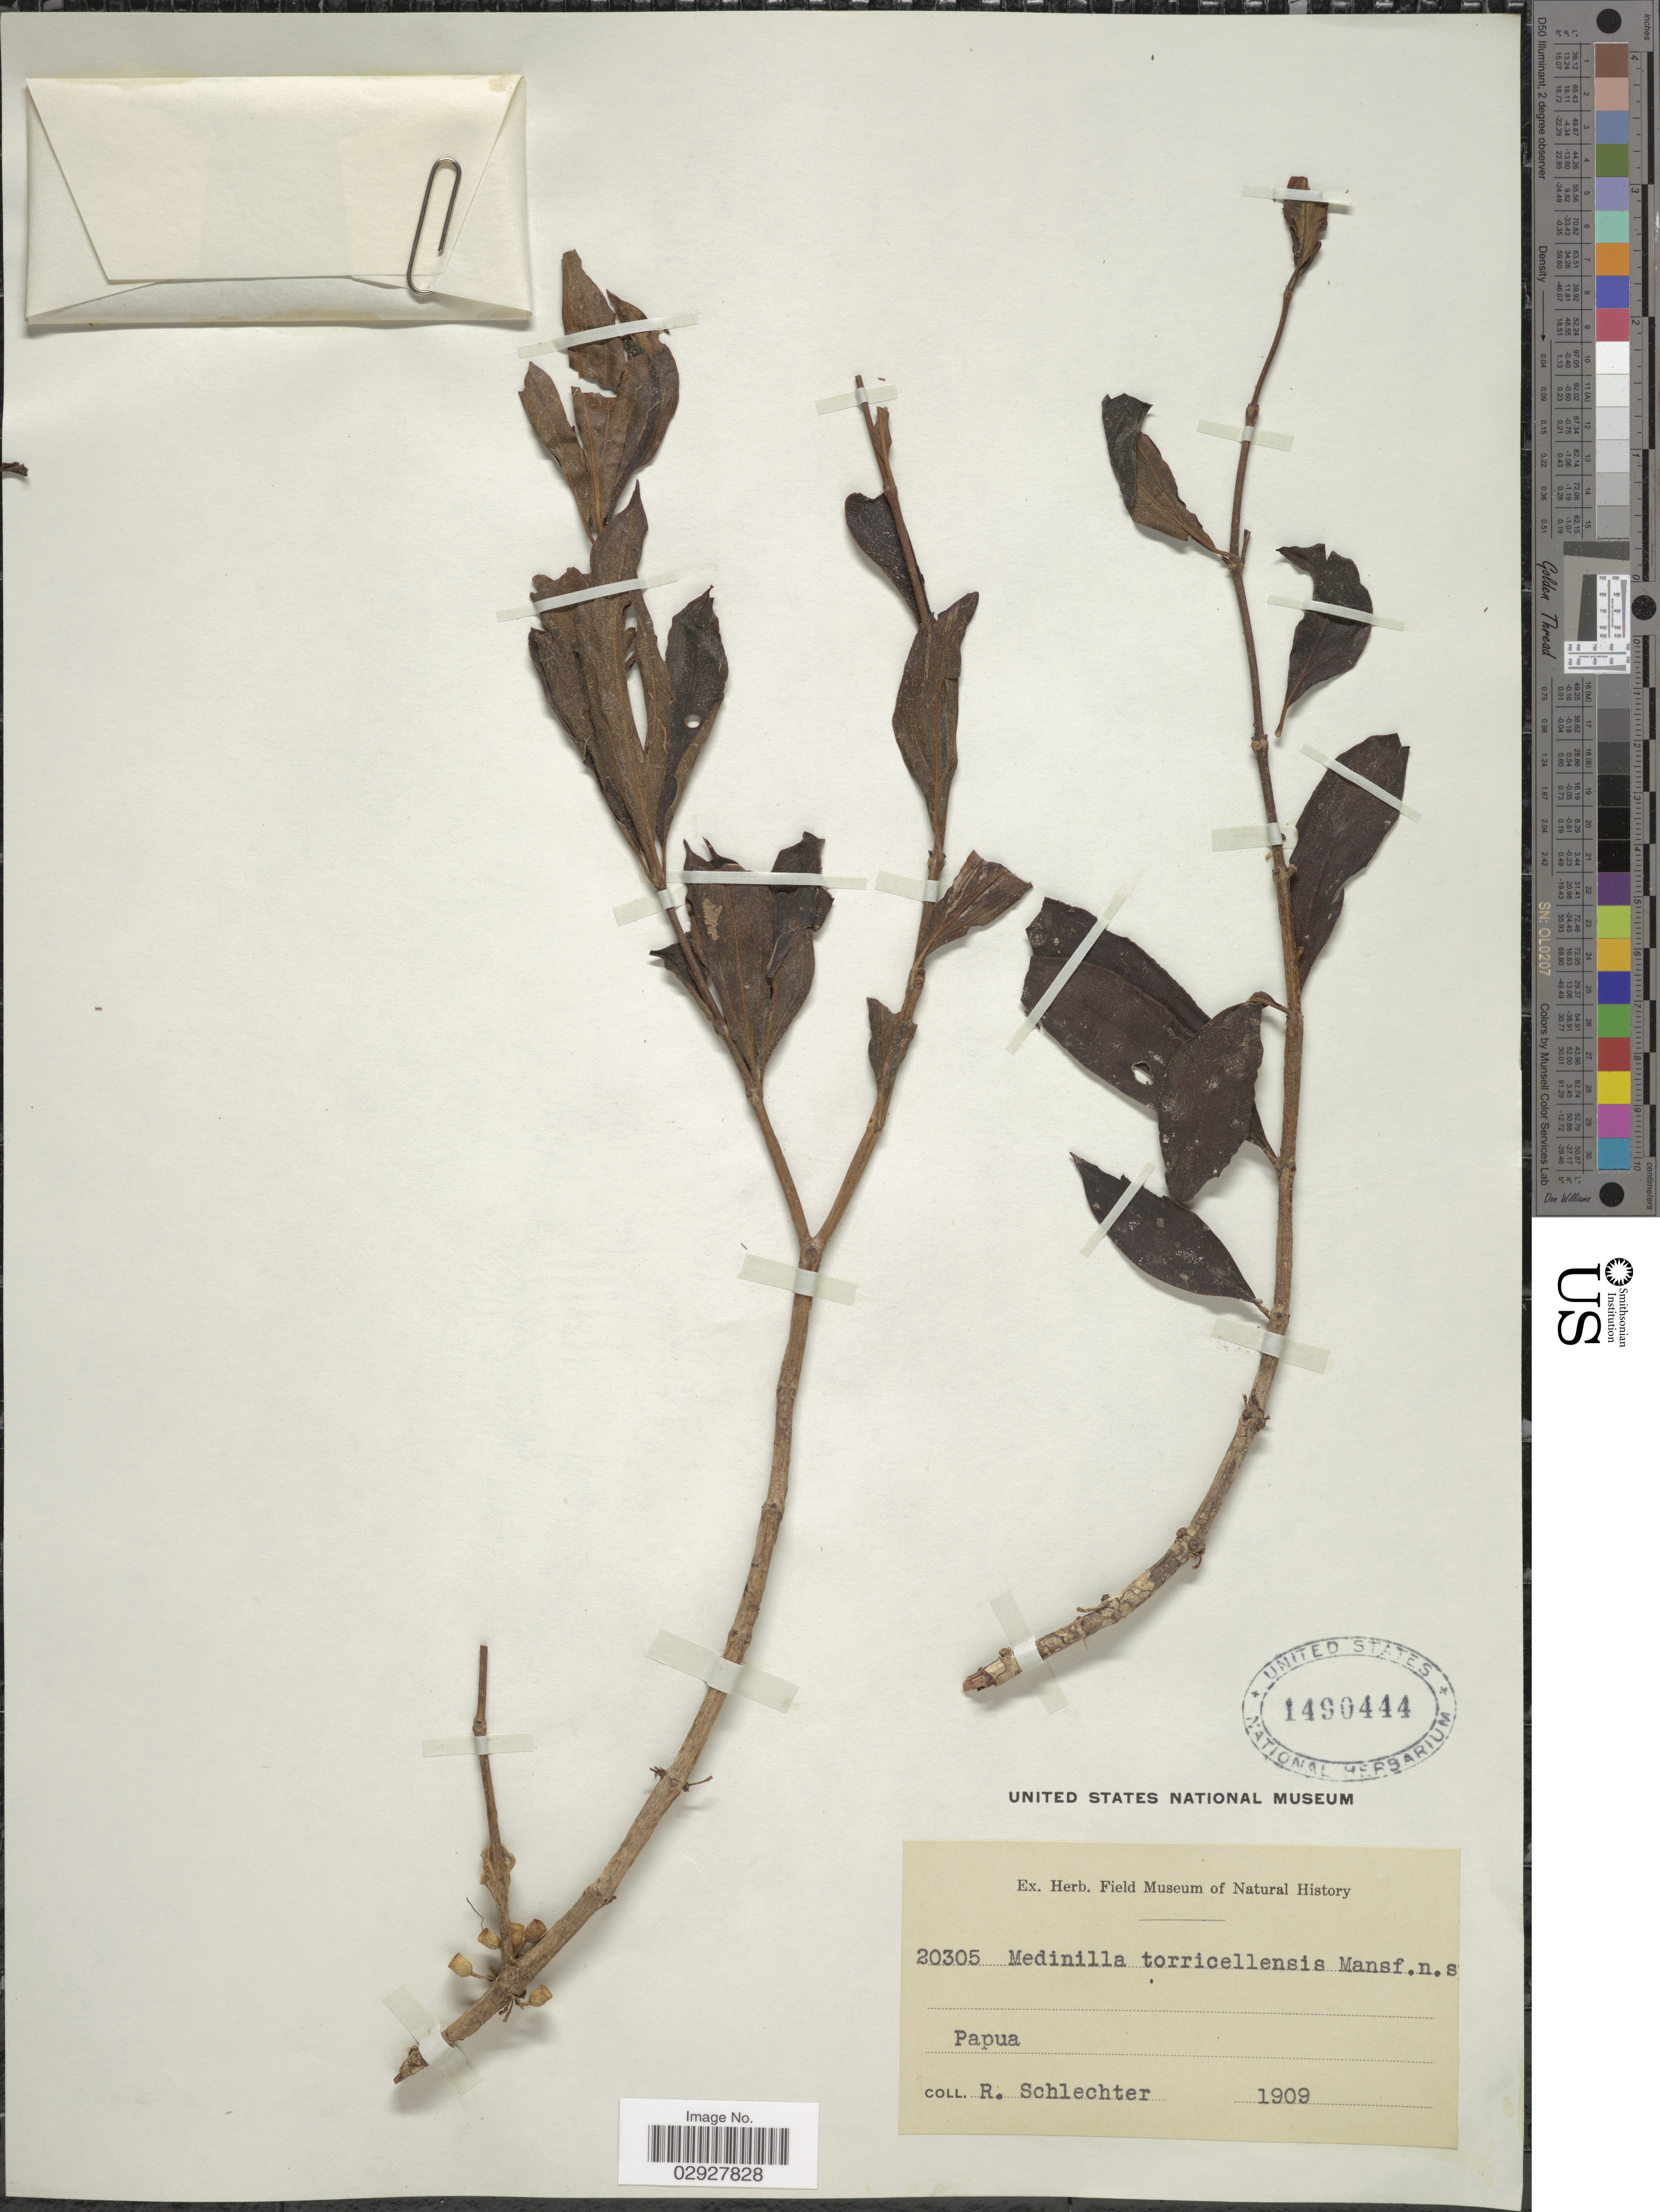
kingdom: Plantae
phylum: Tracheophyta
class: Magnoliopsida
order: Myrtales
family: Melastomataceae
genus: Medinilla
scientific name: Medinilla torricellensis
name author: Mansf.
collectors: F. R. R. Schlechter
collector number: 20305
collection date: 1909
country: Papua New Guinea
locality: Papua.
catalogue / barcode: US 1490444